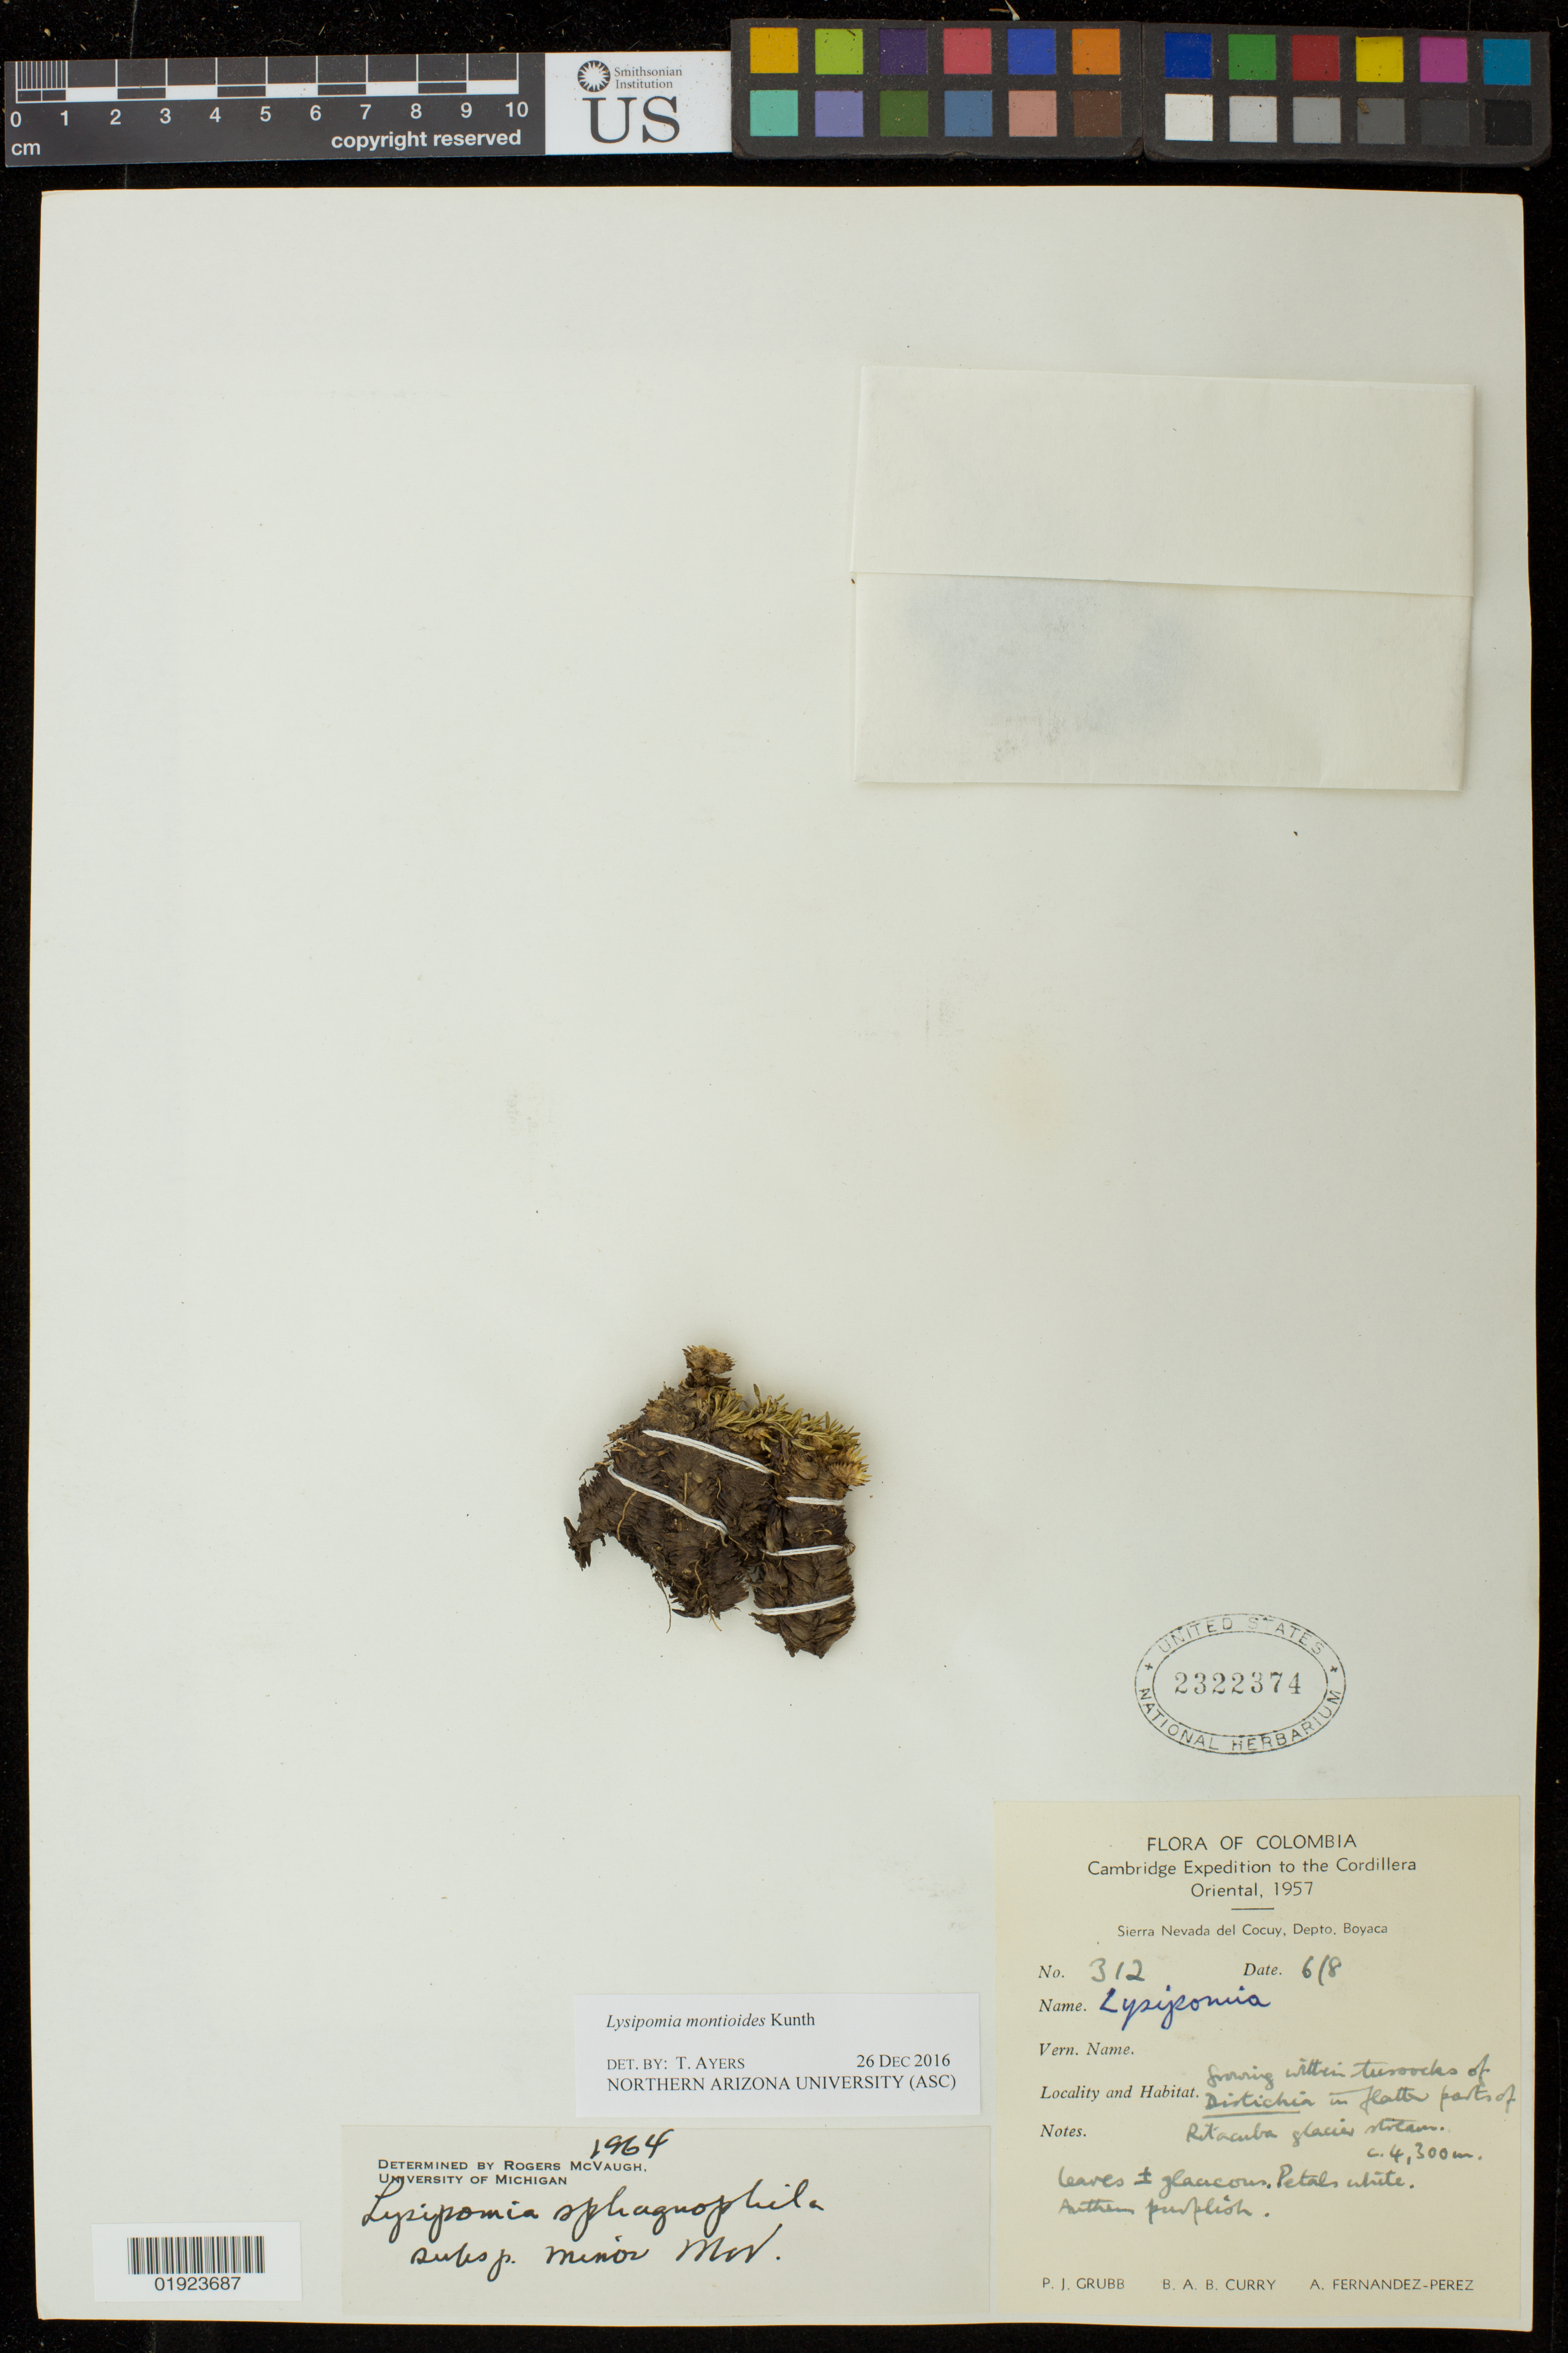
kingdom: Plantae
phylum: Tracheophyta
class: Magnoliopsida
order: Asterales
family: Campanulaceae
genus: Lysipomia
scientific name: Lysipomia montioides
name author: Kunth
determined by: Ayers, T.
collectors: P. J. Grubb, B. A. B. Curry & A. Fernández-Pérez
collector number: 312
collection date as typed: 1957 6/8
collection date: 1957-08-06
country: Colombia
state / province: Boyacá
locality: Sierra Nevada del Cocuy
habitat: growing within turocks in flatter parts of Ritacuba glacier stream.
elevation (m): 4300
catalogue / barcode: US 2322374